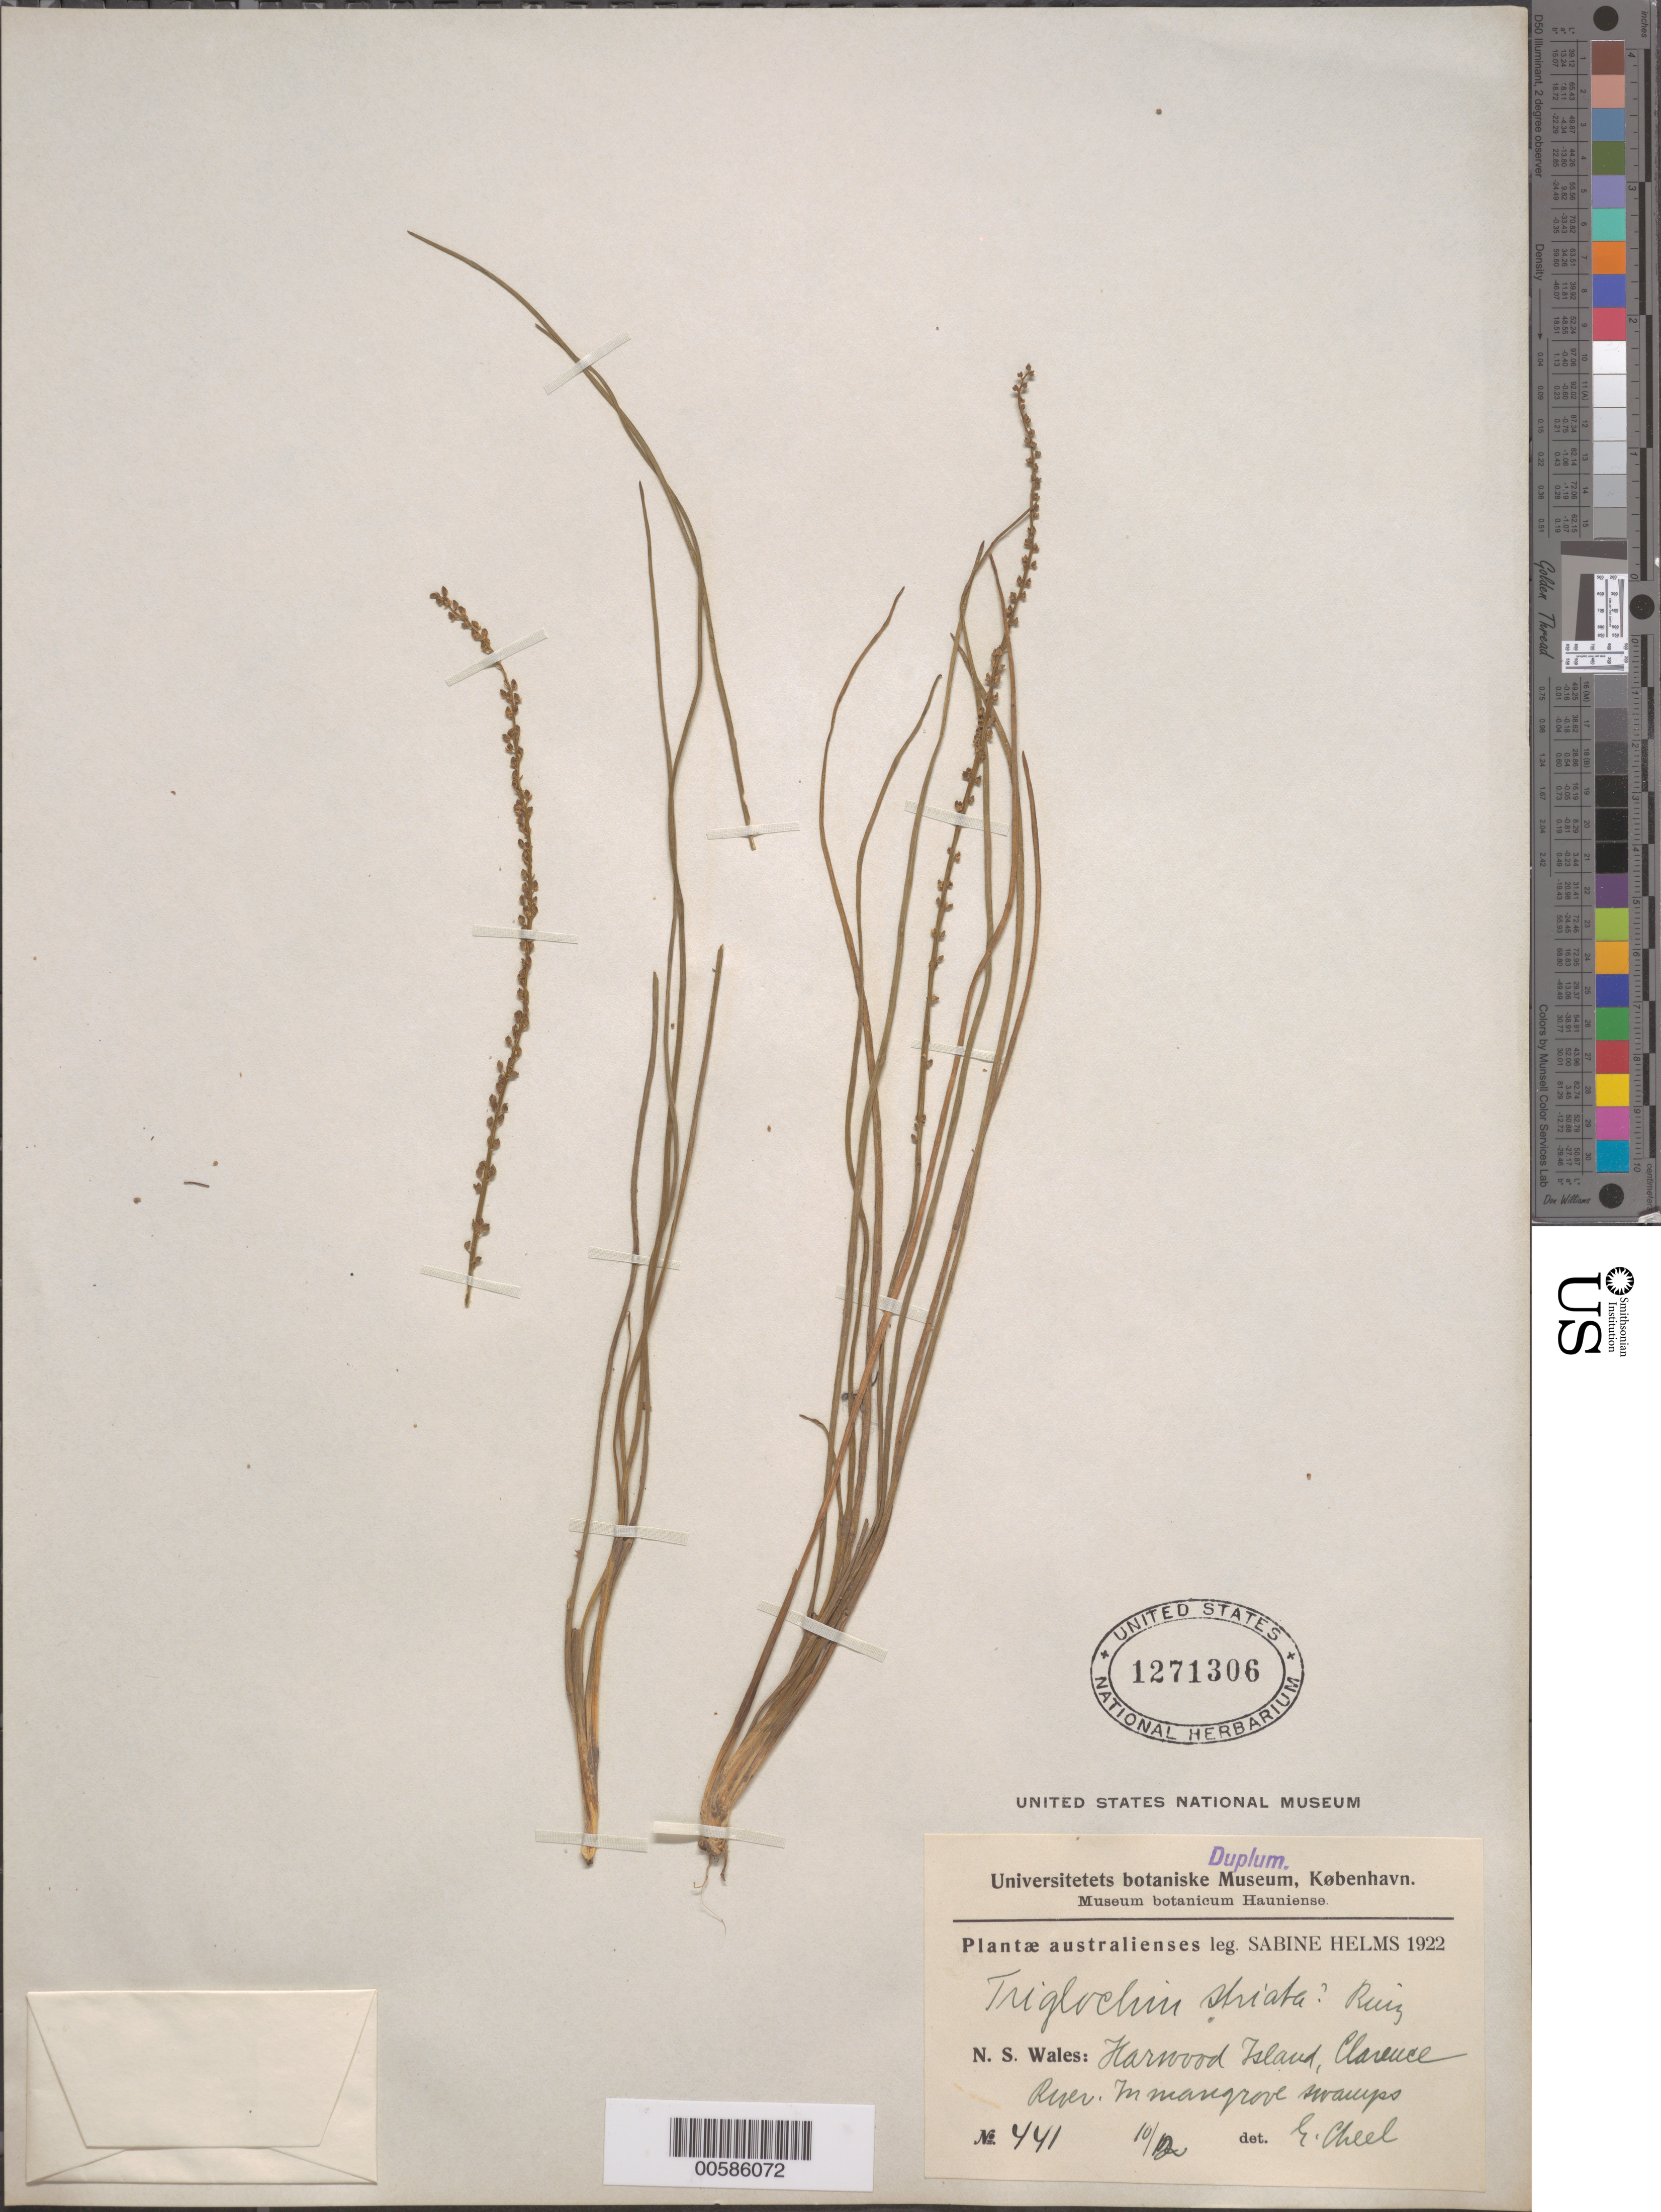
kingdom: Plantae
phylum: Tracheophyta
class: Liliopsida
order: Alismatales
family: Juncaginaceae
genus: Triglochin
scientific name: Triglochin striata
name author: Ruiz & Pav.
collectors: E. Cheel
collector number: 441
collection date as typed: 10 Feb 1922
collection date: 1922-02-10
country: Australia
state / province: New South Wales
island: Harwood Island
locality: Harwood Island, Clarence River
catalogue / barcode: US 1271306